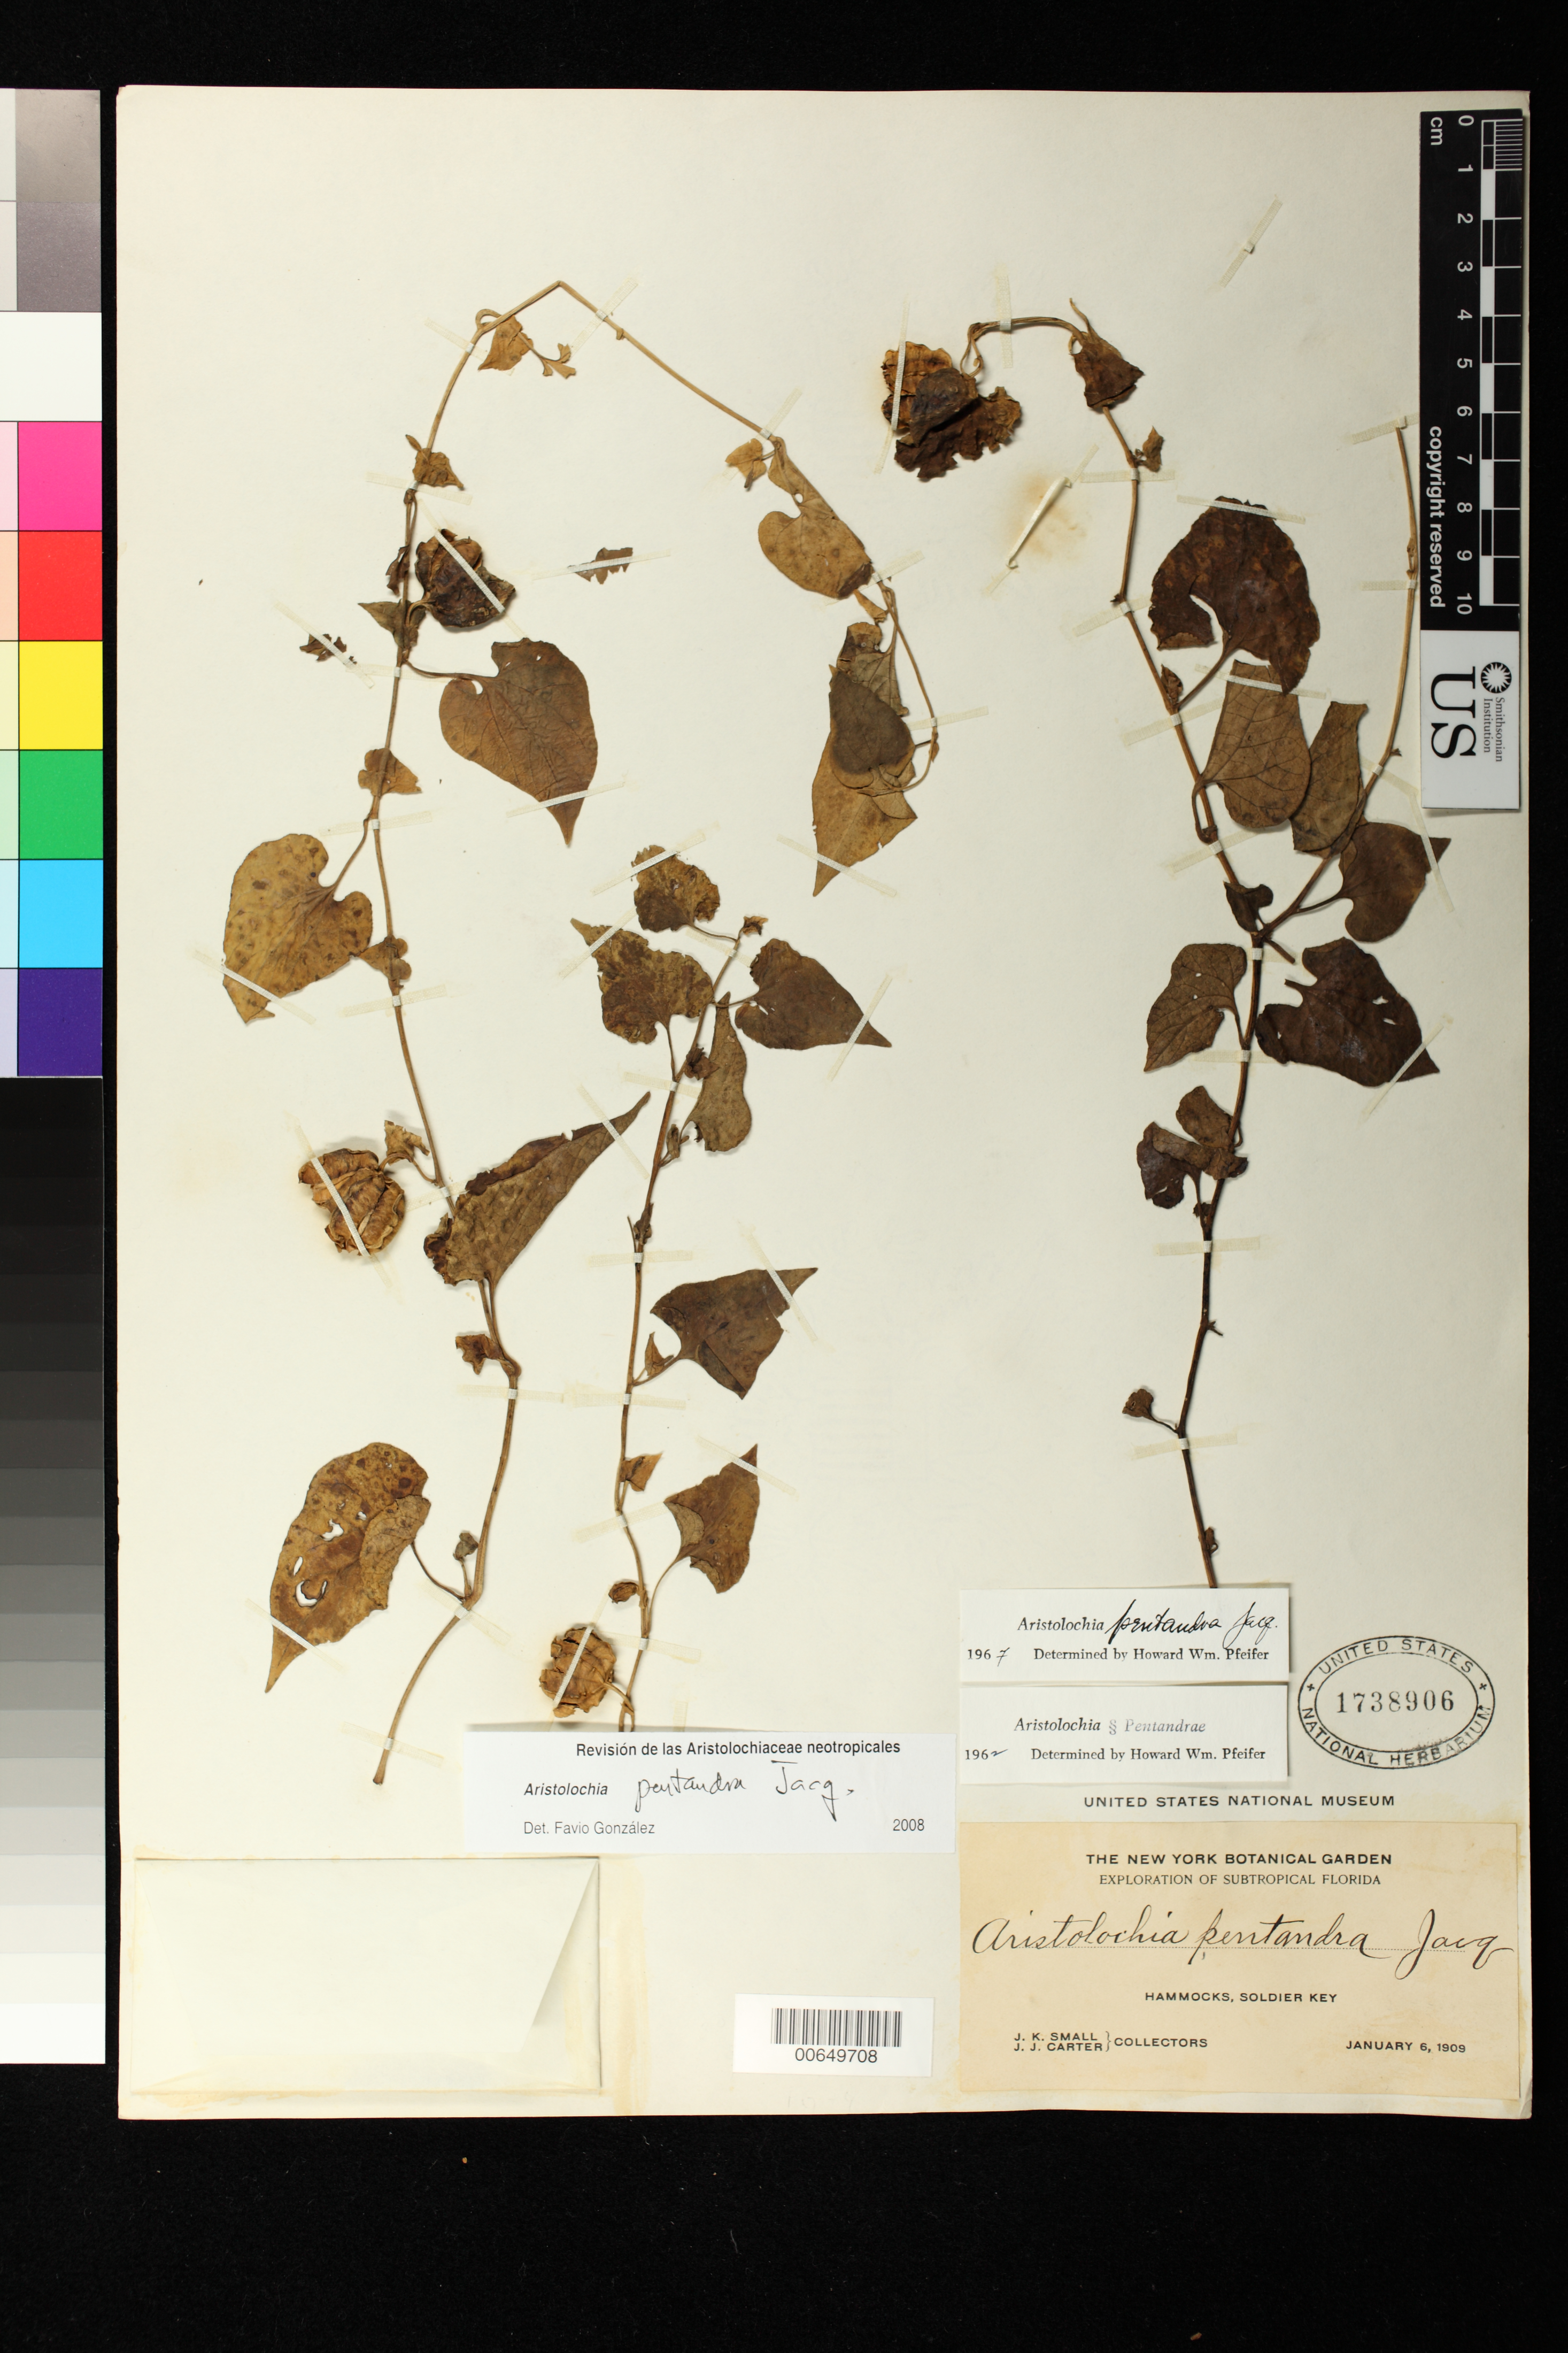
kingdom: Plantae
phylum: Tracheophyta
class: Magnoliopsida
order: Piperales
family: Aristolochiaceae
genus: Aristolochia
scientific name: Aristolochia pentandra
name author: Sessé & Moc.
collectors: J. K. Small & J. J. Carter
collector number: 3141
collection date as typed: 06 Jan 1909 or 01 Jun 1909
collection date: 1909-01-06 or 1909-06-01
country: United States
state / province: Florida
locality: Soldier Key.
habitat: Hammocks.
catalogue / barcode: US 1738906